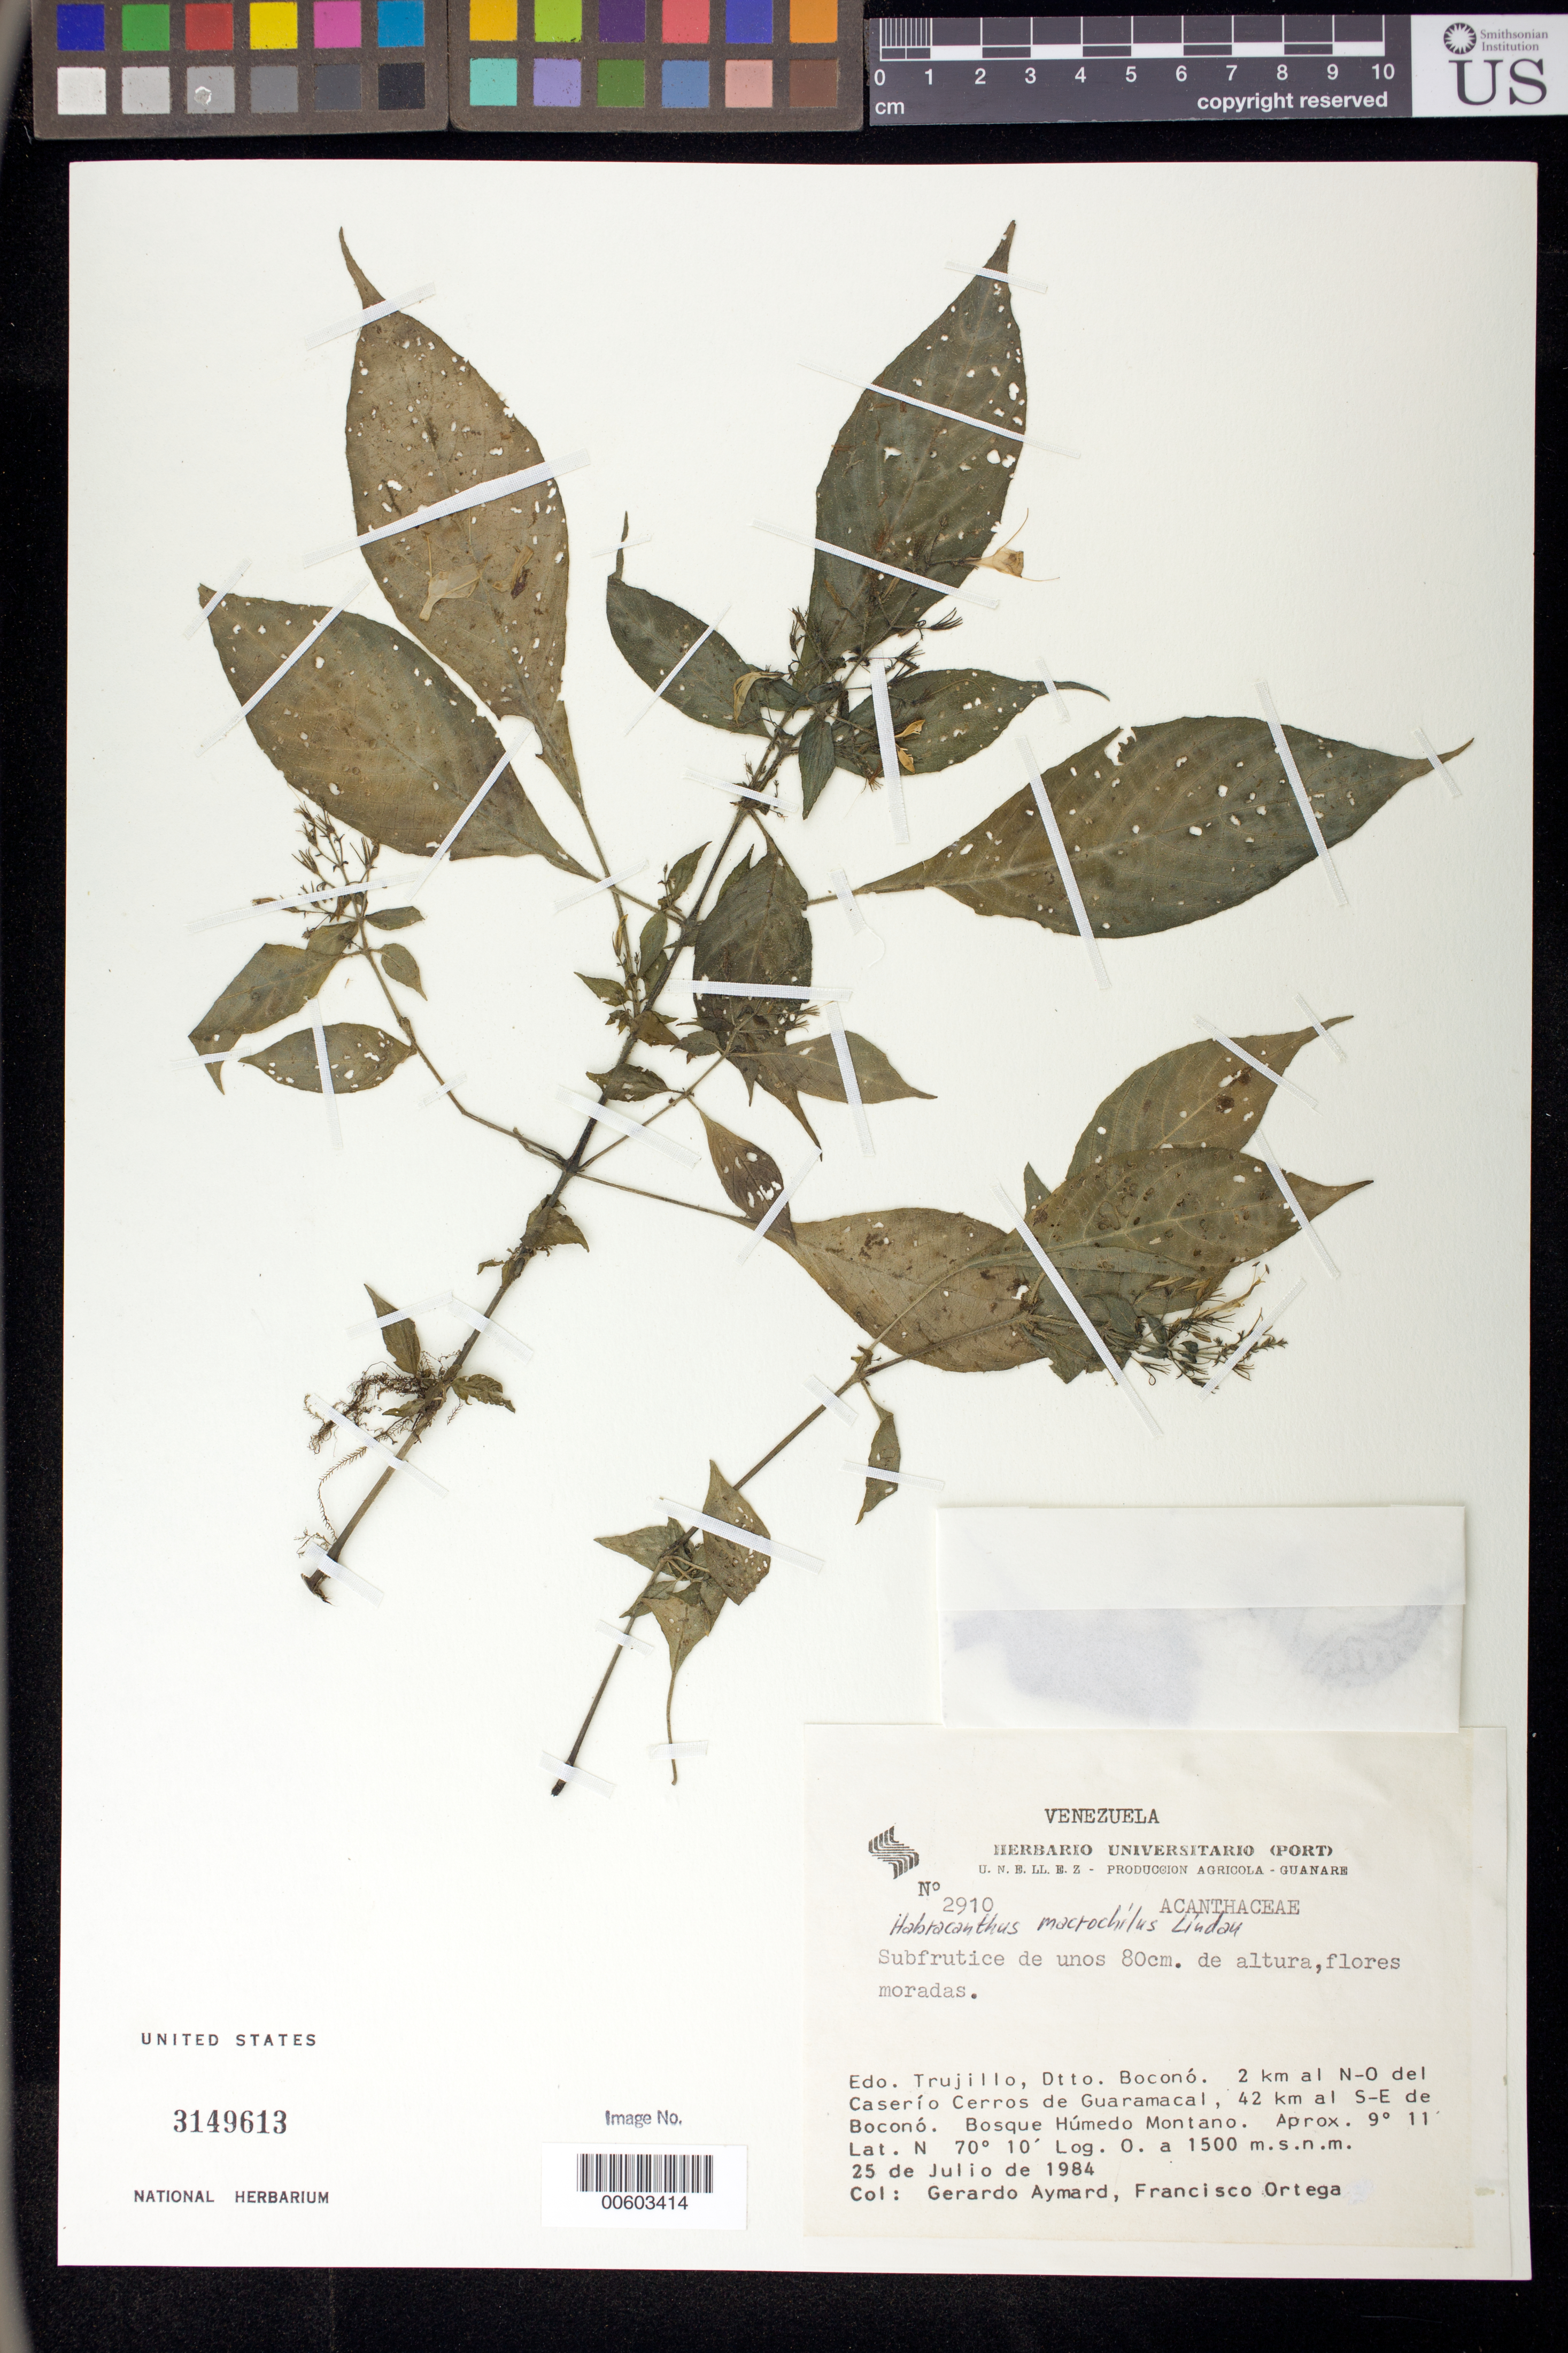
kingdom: Plantae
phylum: Tracheophyta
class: Magnoliopsida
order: Lamiales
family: Acanthaceae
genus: Habracanthus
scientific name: Habracanthus macrochilus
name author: Lindau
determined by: Wasshausen, Dieter C., (BOT), Smithsonian Institution - National Museum of Natural History (UNITED STATES)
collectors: G. A. Aymard & F. J. Ortega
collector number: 2910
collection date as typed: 25 Jul 1984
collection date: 1984-07-25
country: Venezuela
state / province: Trujillo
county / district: Boconó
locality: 2 km al N-O del Caserío Cerros de Guaramacal, 42 km al S-E de Boconó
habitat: Bosque húmedo montano.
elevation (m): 1500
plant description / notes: PORT, US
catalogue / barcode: US 3149613